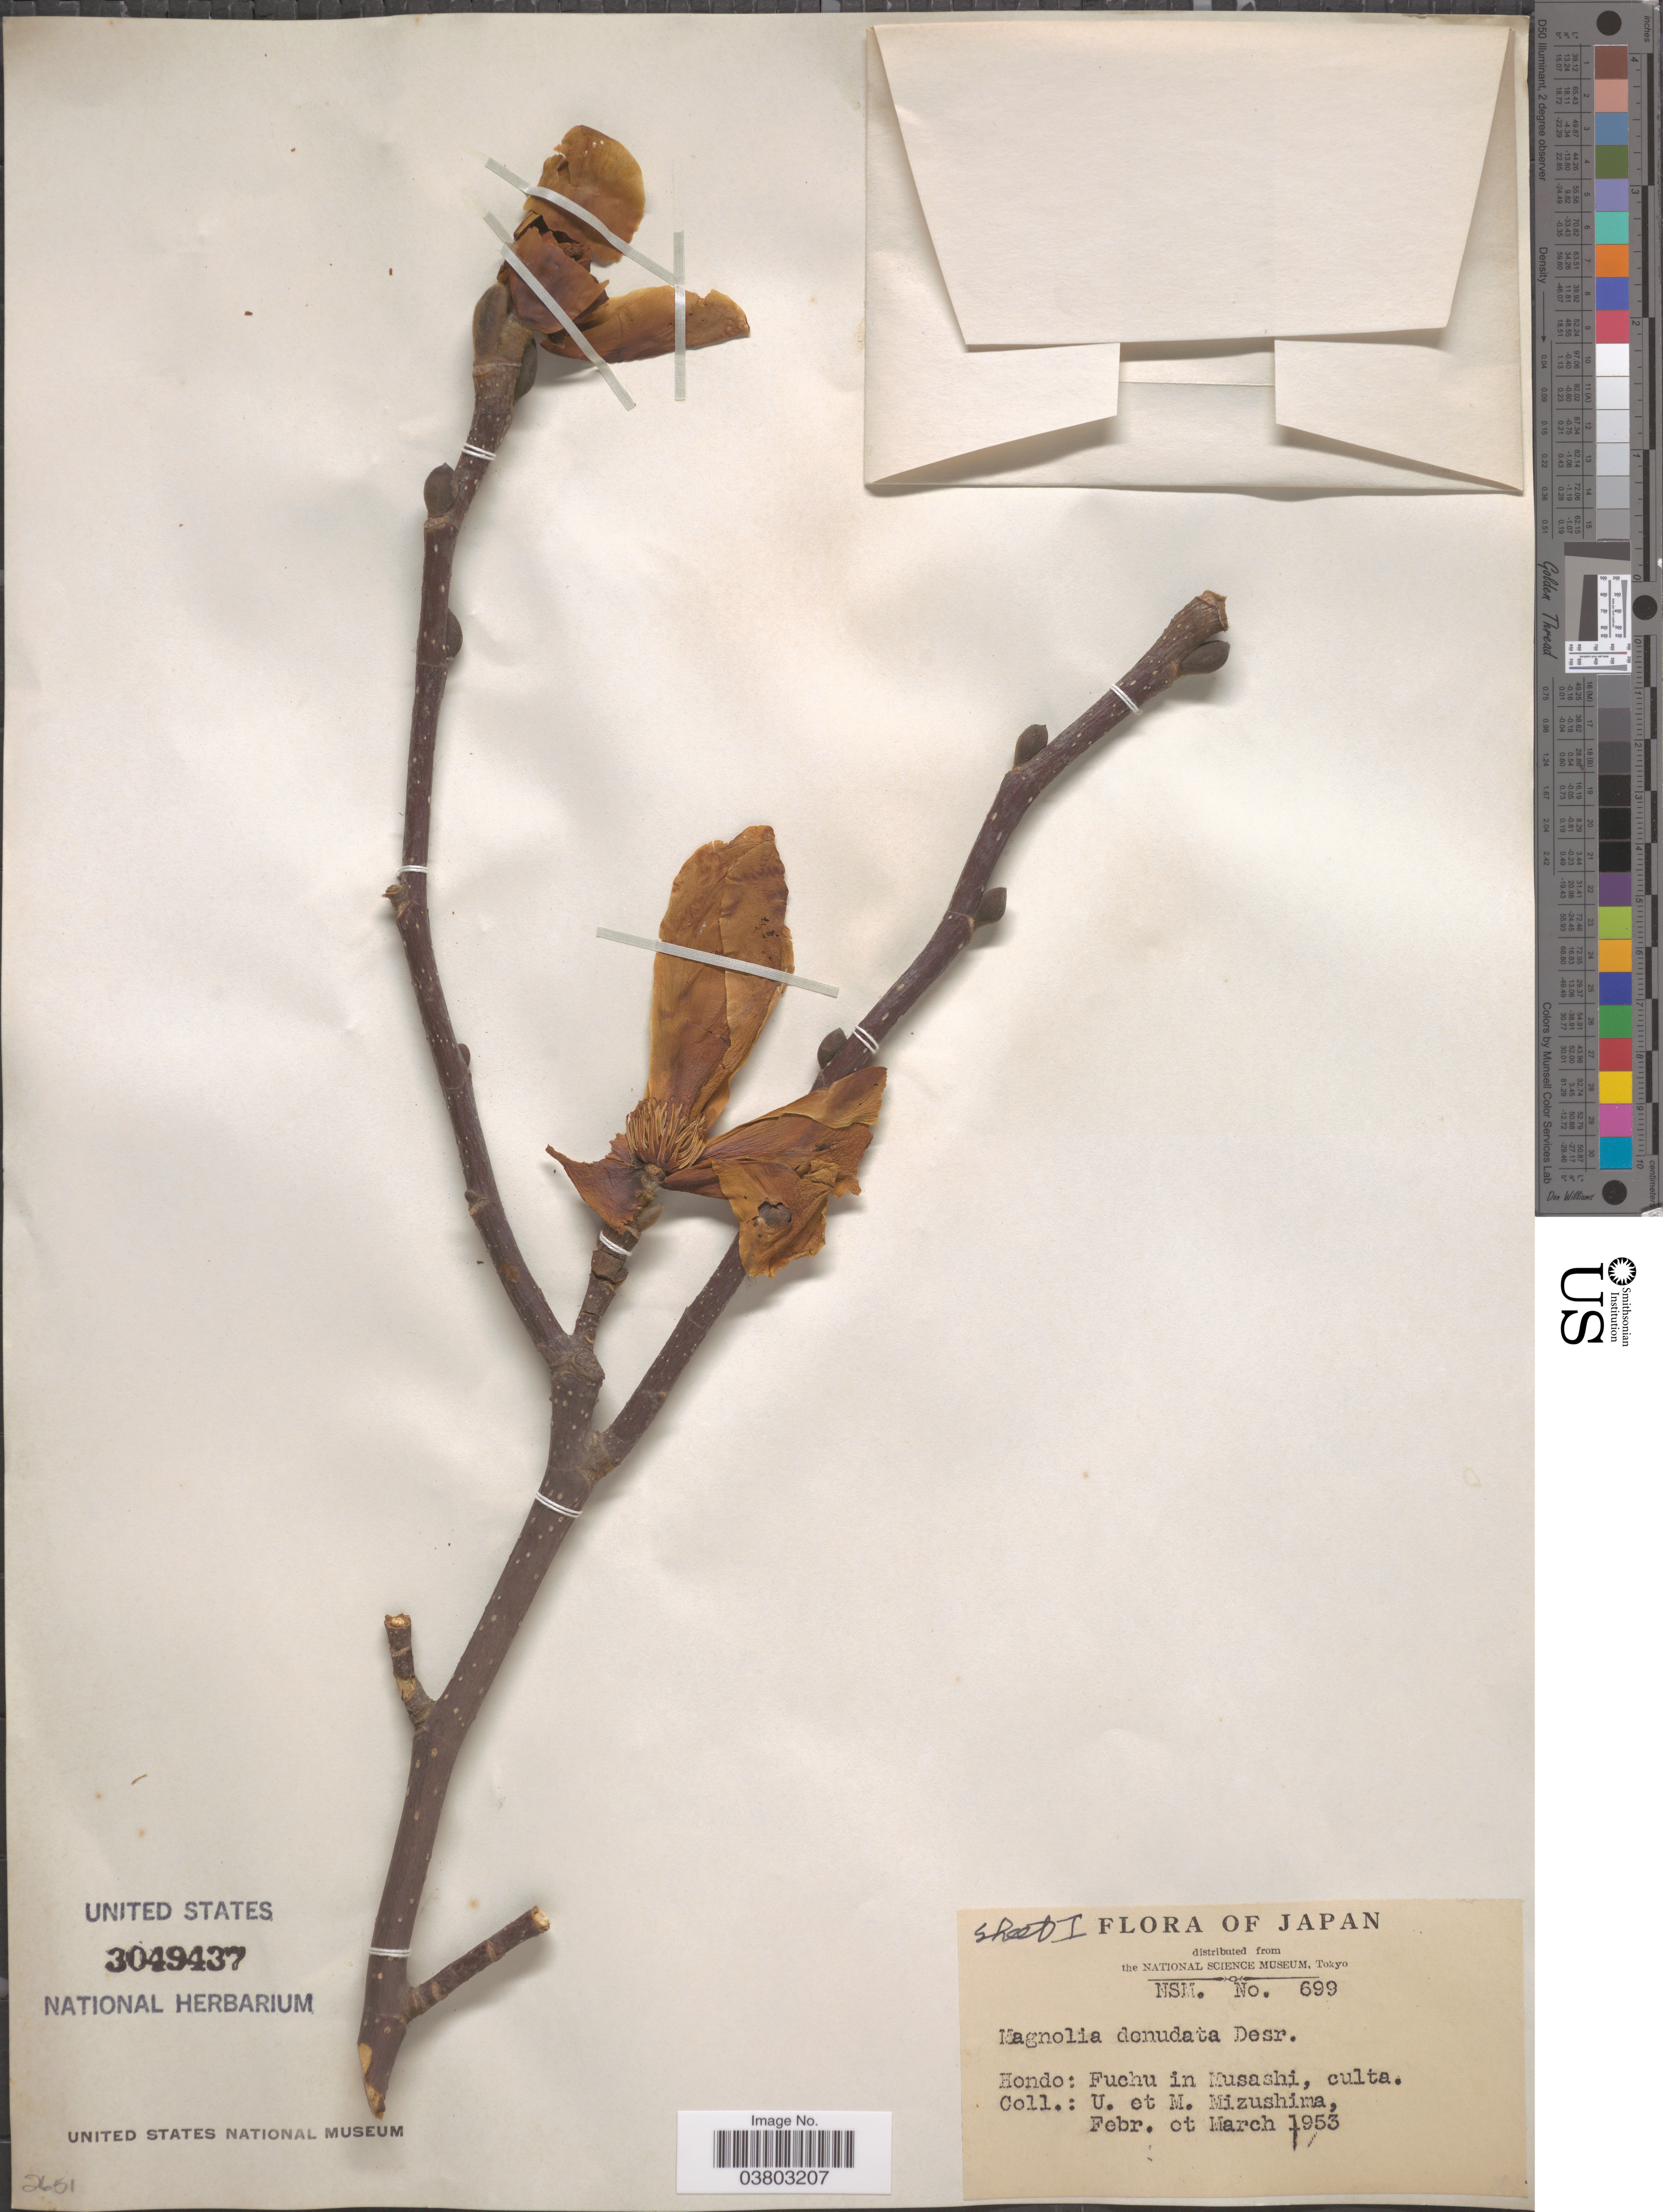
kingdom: Plantae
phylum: Tracheophyta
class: Magnoliopsida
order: Magnoliales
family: Magnoliaceae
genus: Magnolia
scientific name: Magnolia denudata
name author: Desr.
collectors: U. Mizushima & M. Mizushima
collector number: NSM699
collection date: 1953-03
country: Japan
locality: Hondo:Fuchu in Musashi.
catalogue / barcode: US 3049437